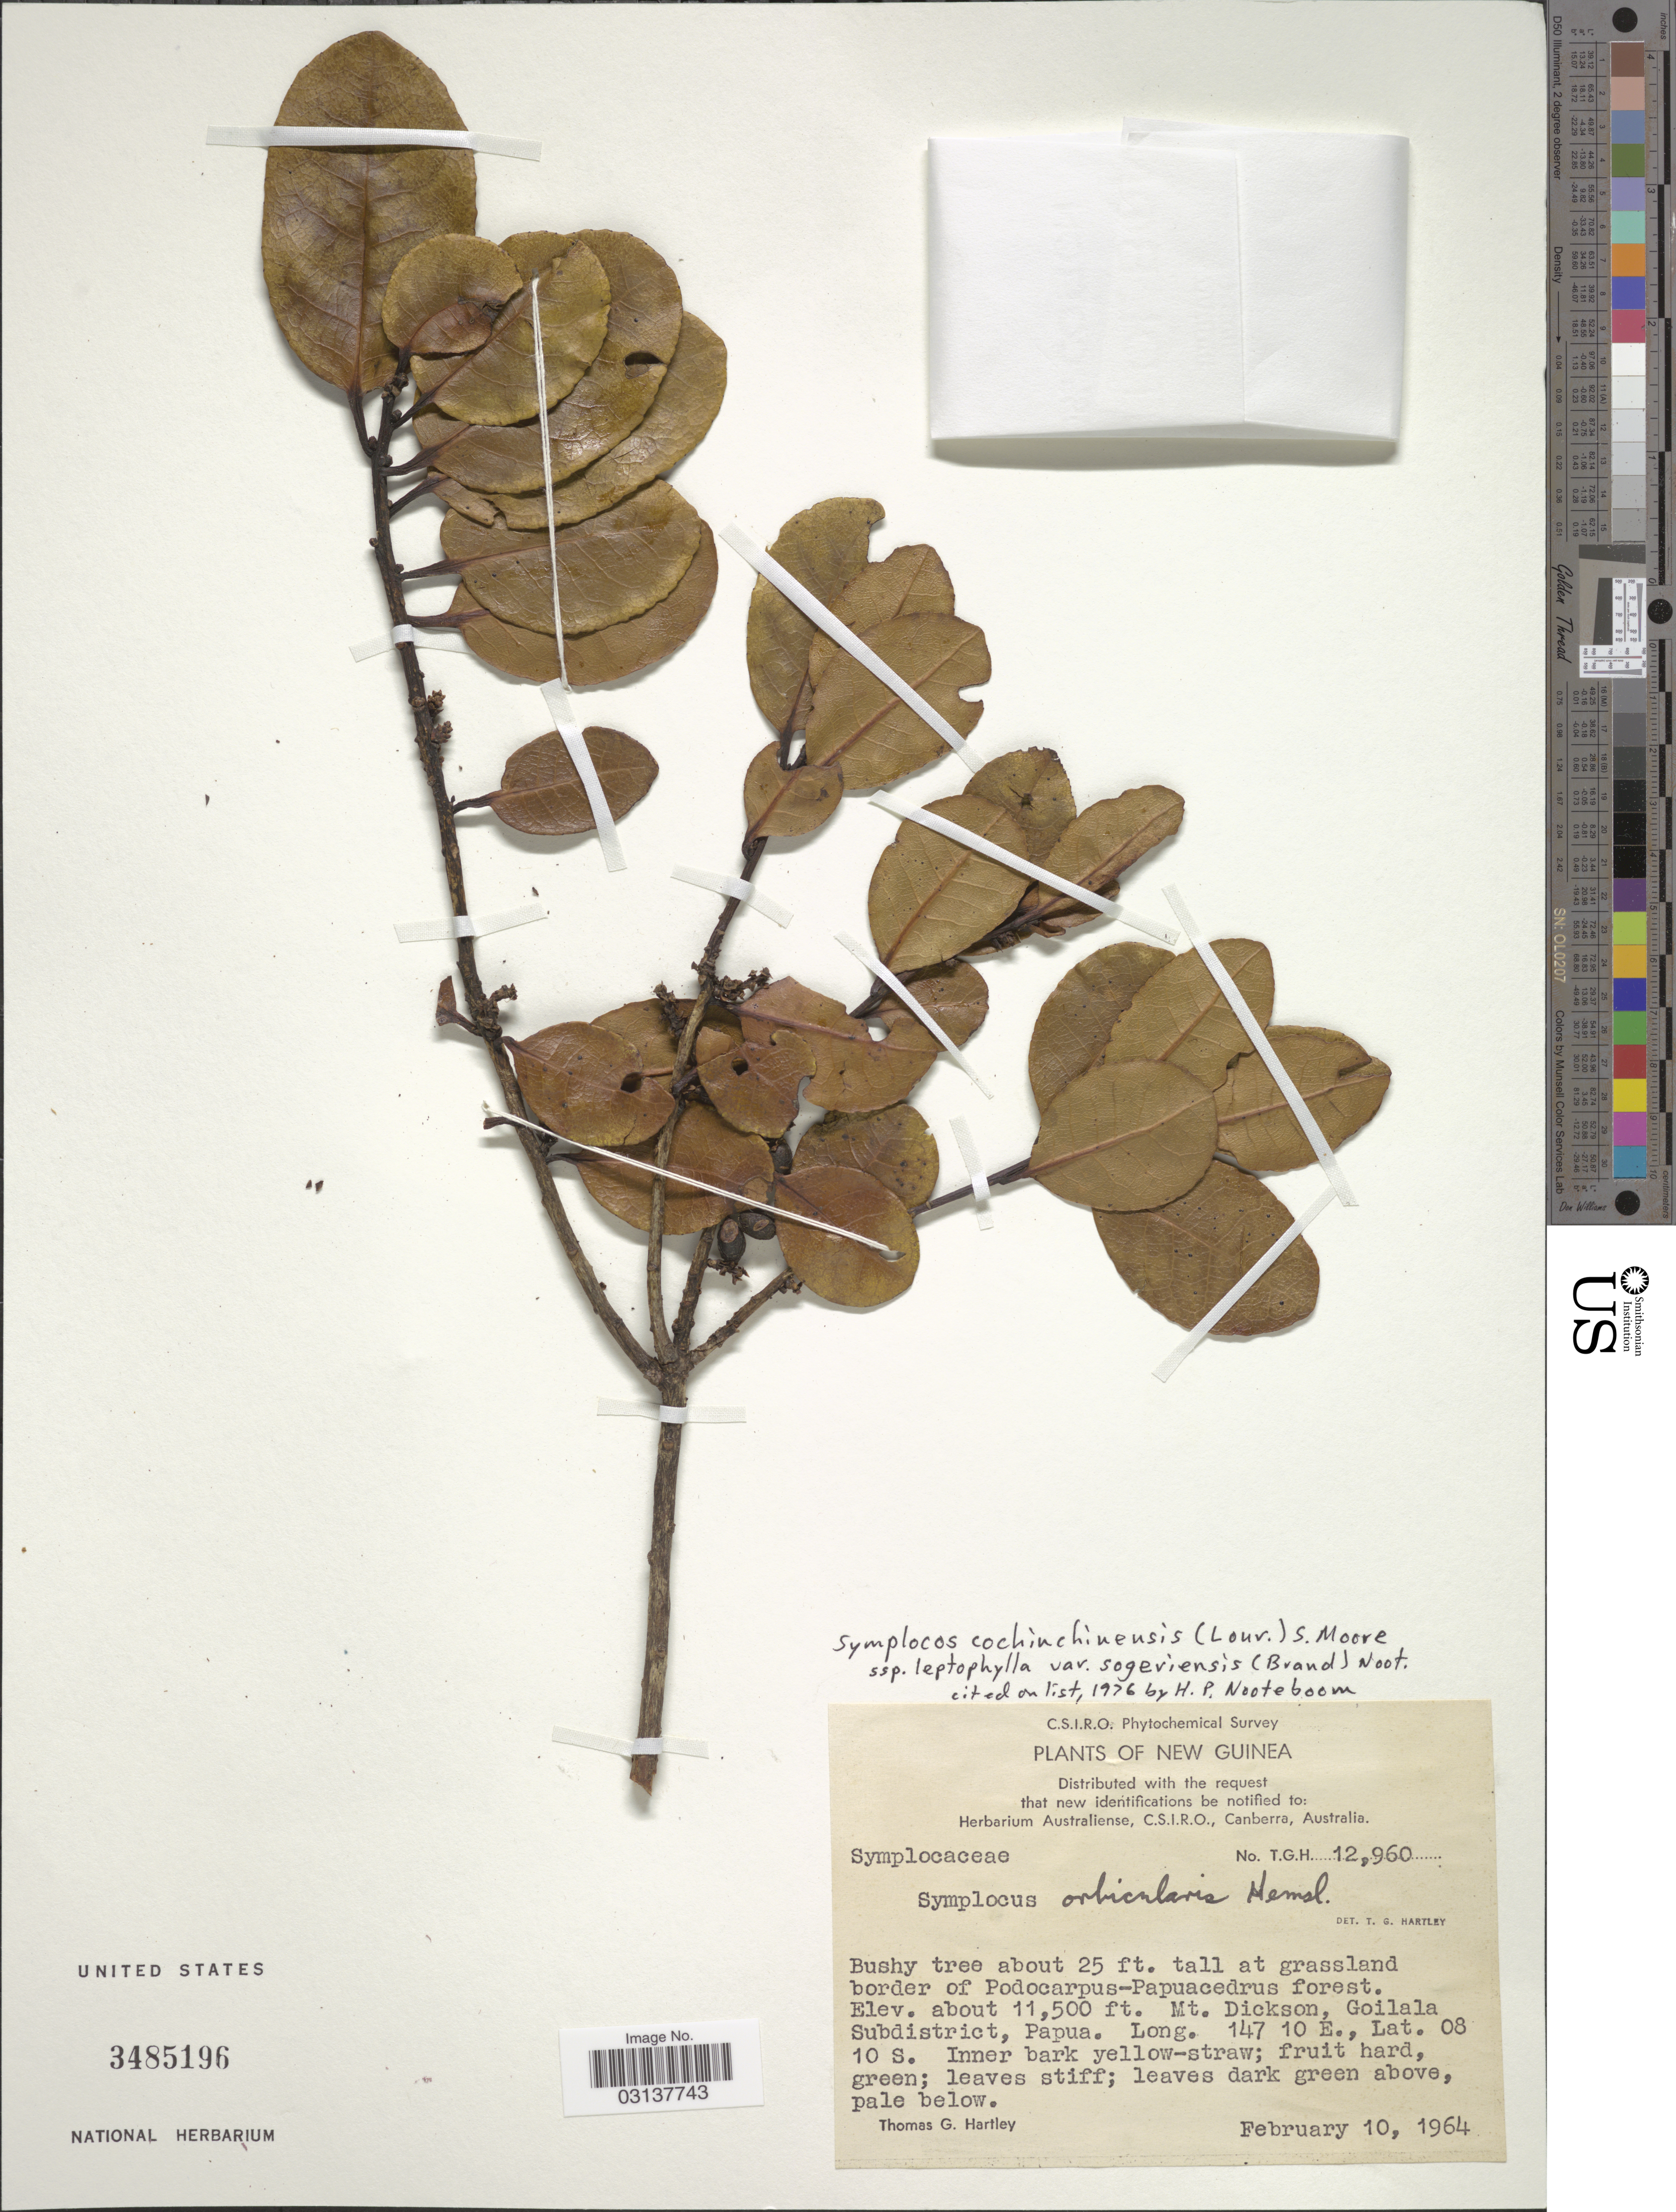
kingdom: Plantae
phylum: Tracheophyta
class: Magnoliopsida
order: Ericales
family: Symplocaceae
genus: Symplocos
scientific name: Symplocos cochinchinensis var. sogeriensis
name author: (Brand) Noot.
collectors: T. Hartley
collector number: T.G.H. 12960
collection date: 1964-01-10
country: Papua New Guinea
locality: New Guinea, Mt. Dickson, Goilala Subdistrict, Papua.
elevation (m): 3505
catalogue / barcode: US 3485196